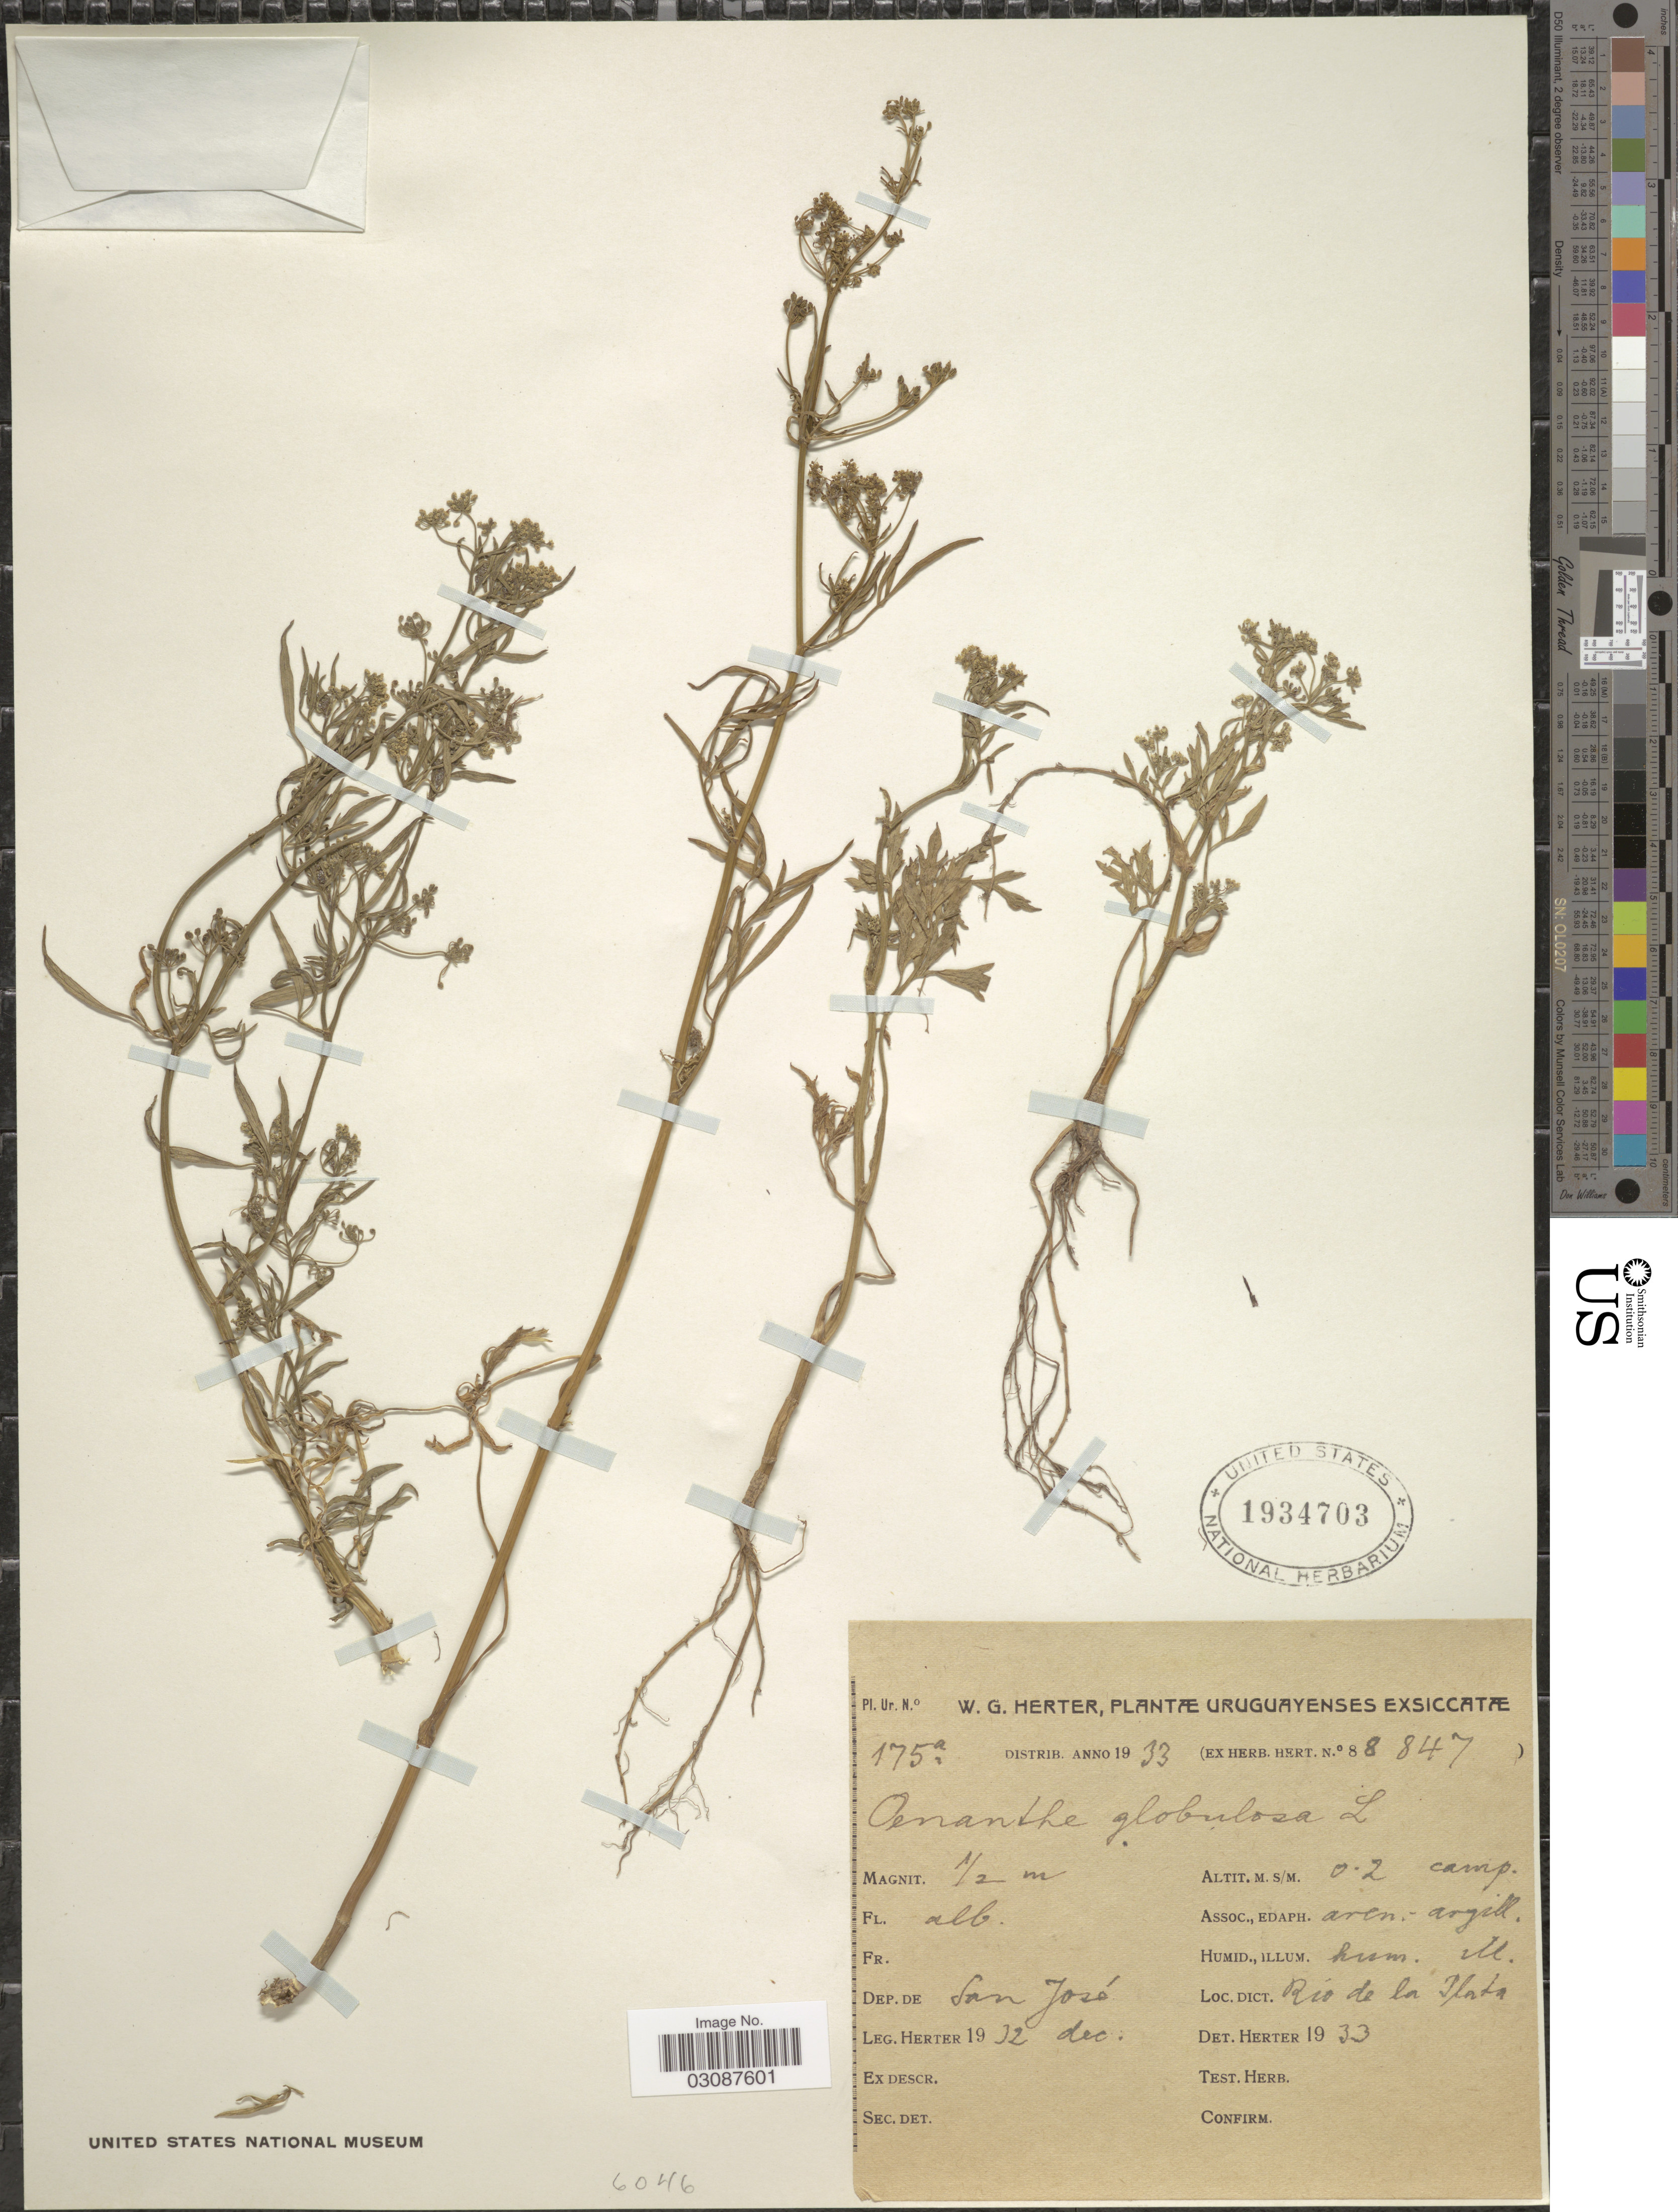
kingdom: Plantae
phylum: Tracheophyta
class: Magnoliopsida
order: Apiales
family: Apiaceae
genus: Oenanthe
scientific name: Oenanthe globulosa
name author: L.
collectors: W. G. Herter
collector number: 175a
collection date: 1932-12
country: Uruguay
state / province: San Jose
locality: Dep. de San José. Rio de la Ilata.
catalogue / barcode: US 1934703